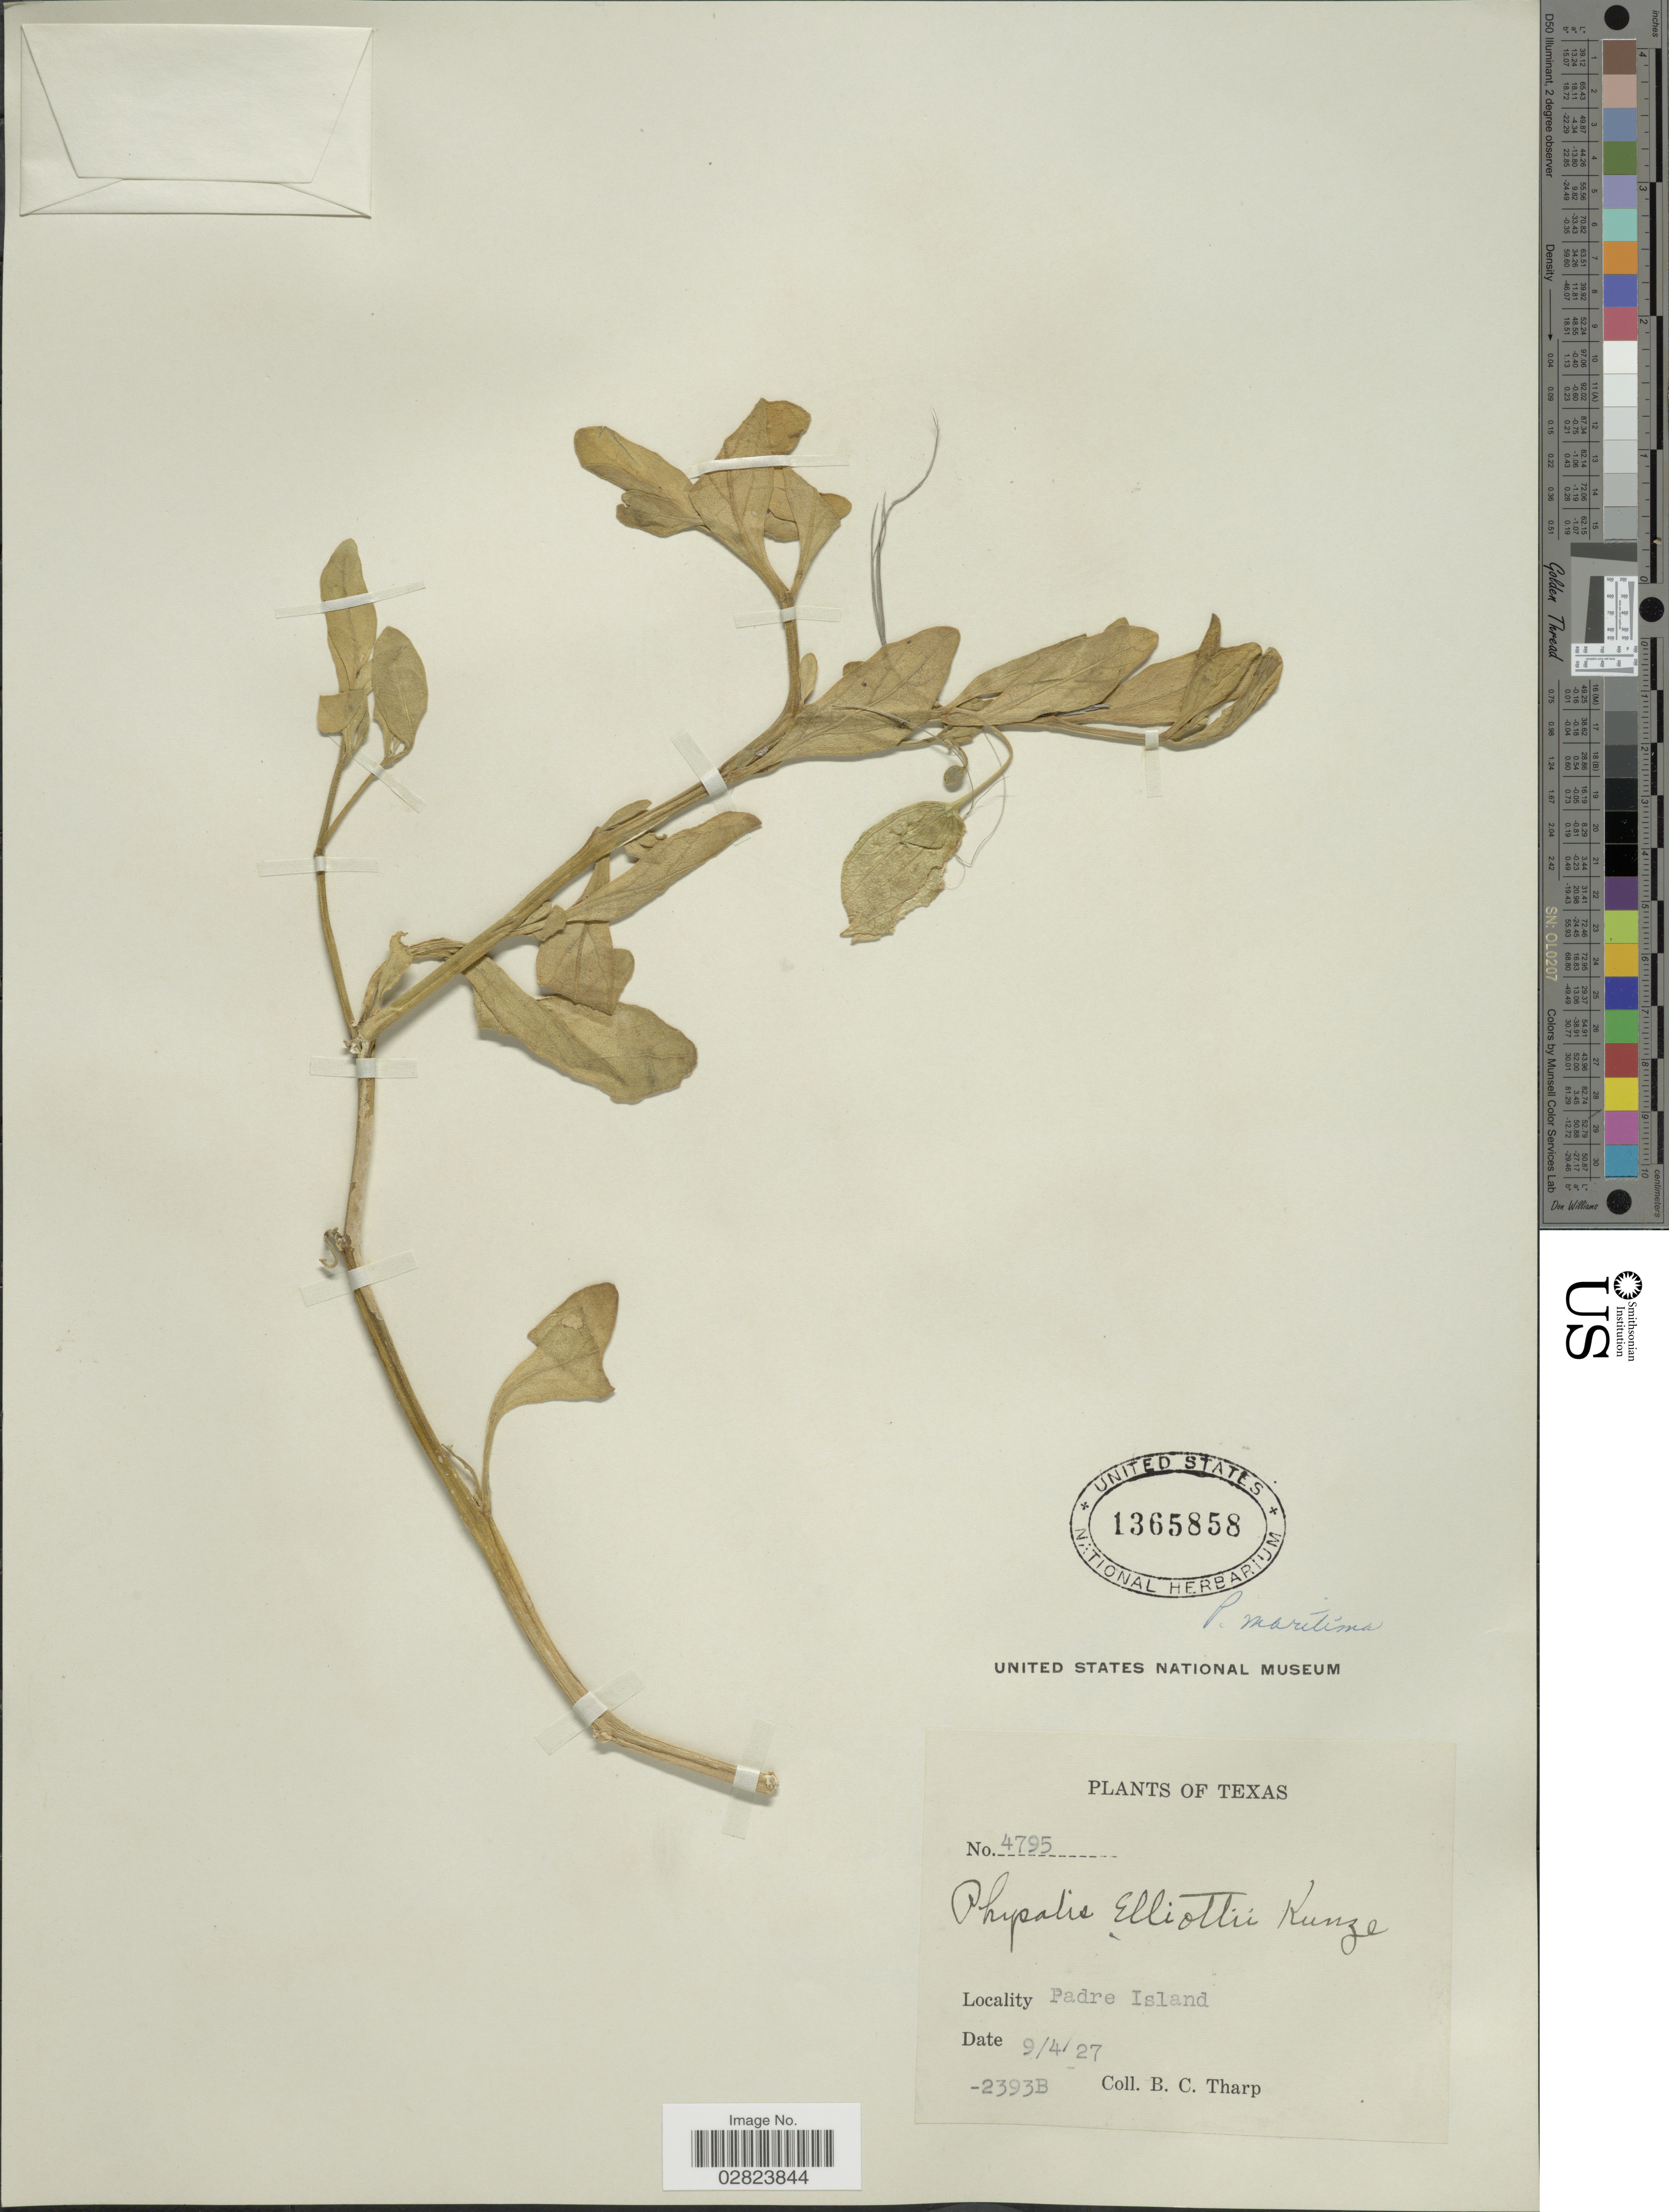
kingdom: Plantae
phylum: Tracheophyta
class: Magnoliopsida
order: Solanales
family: Solanaceae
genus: Physalis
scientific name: Physalis maritima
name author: M.A. Curtis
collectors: B. C. Tharp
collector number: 4795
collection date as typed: Transcribed d/m/y: 4/9/27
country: United States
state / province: Texas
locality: Padre Island.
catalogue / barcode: US 1365858